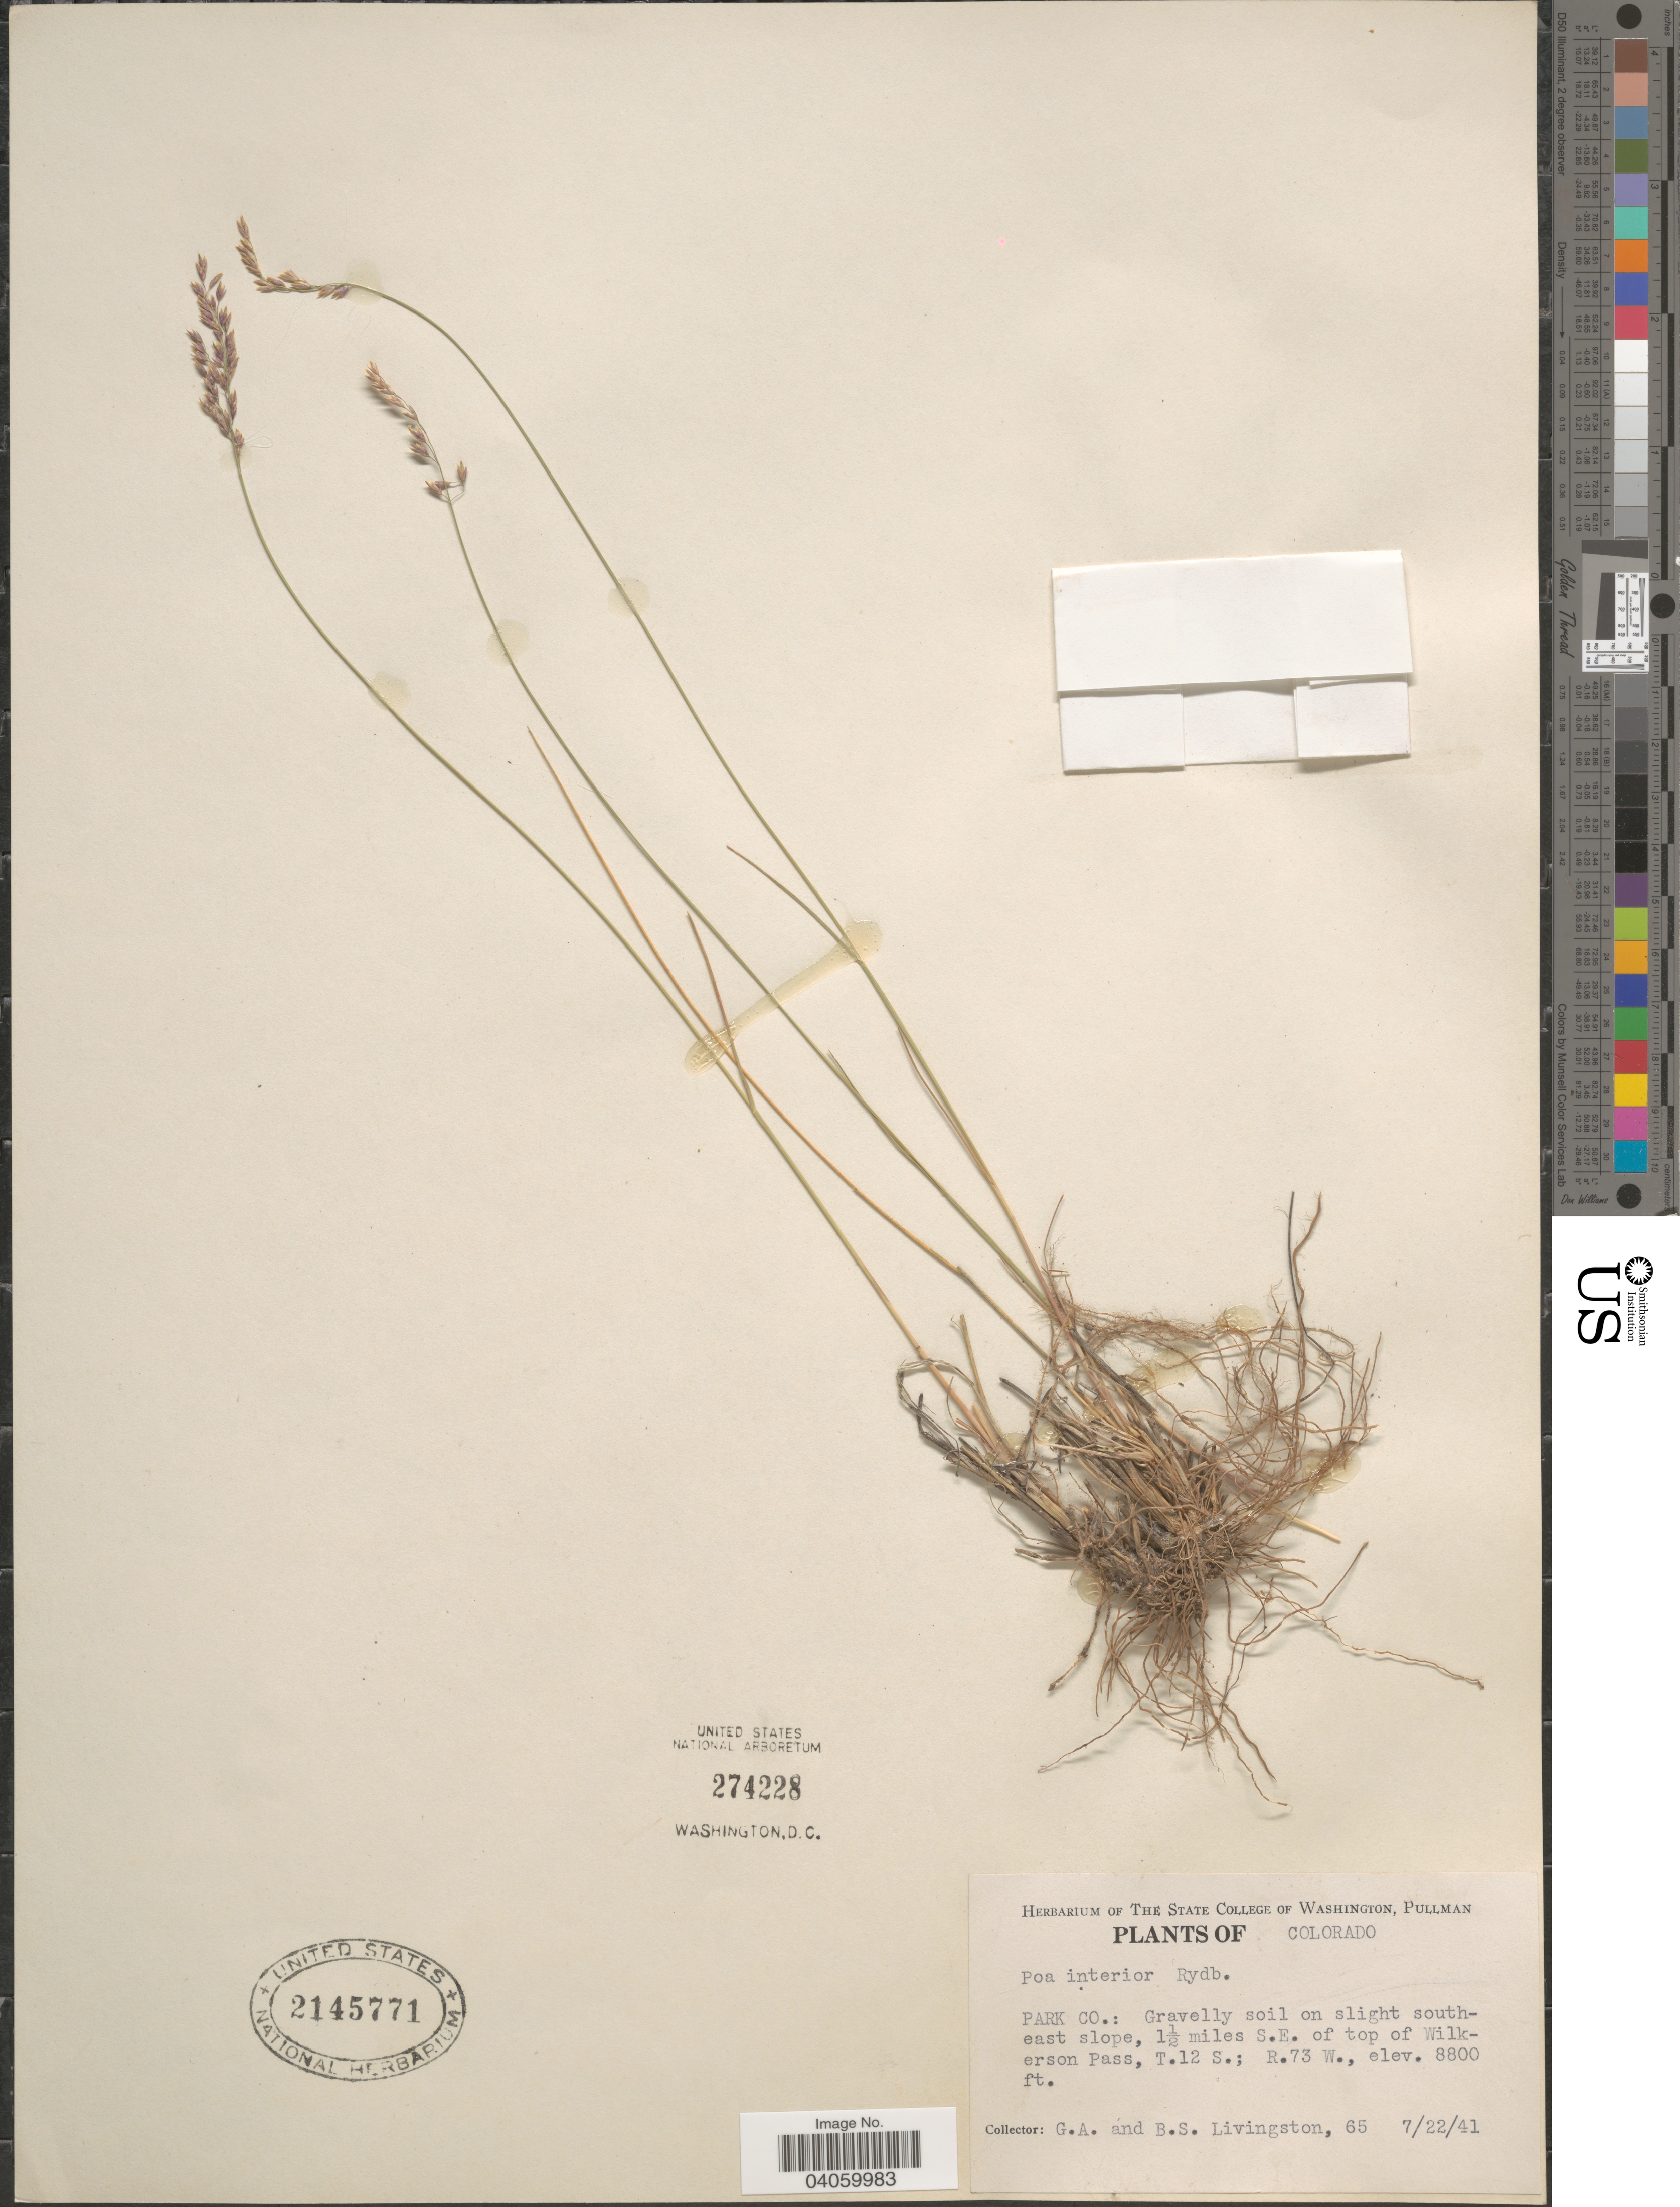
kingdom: Plantae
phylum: Tracheophyta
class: Liliopsida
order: Poales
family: Poaceae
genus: Poa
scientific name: Poa interior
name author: Rydb.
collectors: G. Livingston & B. Livingston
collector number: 65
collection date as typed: Transcribed d/m/y: 22/7/41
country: United States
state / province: Colorado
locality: Park Co.: Gravelly soil on slight south-east slope, 1½ miles S.E. of top of Wilkerson Pass, T.12 S.; R.73 W.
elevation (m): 2682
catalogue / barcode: US 2145771